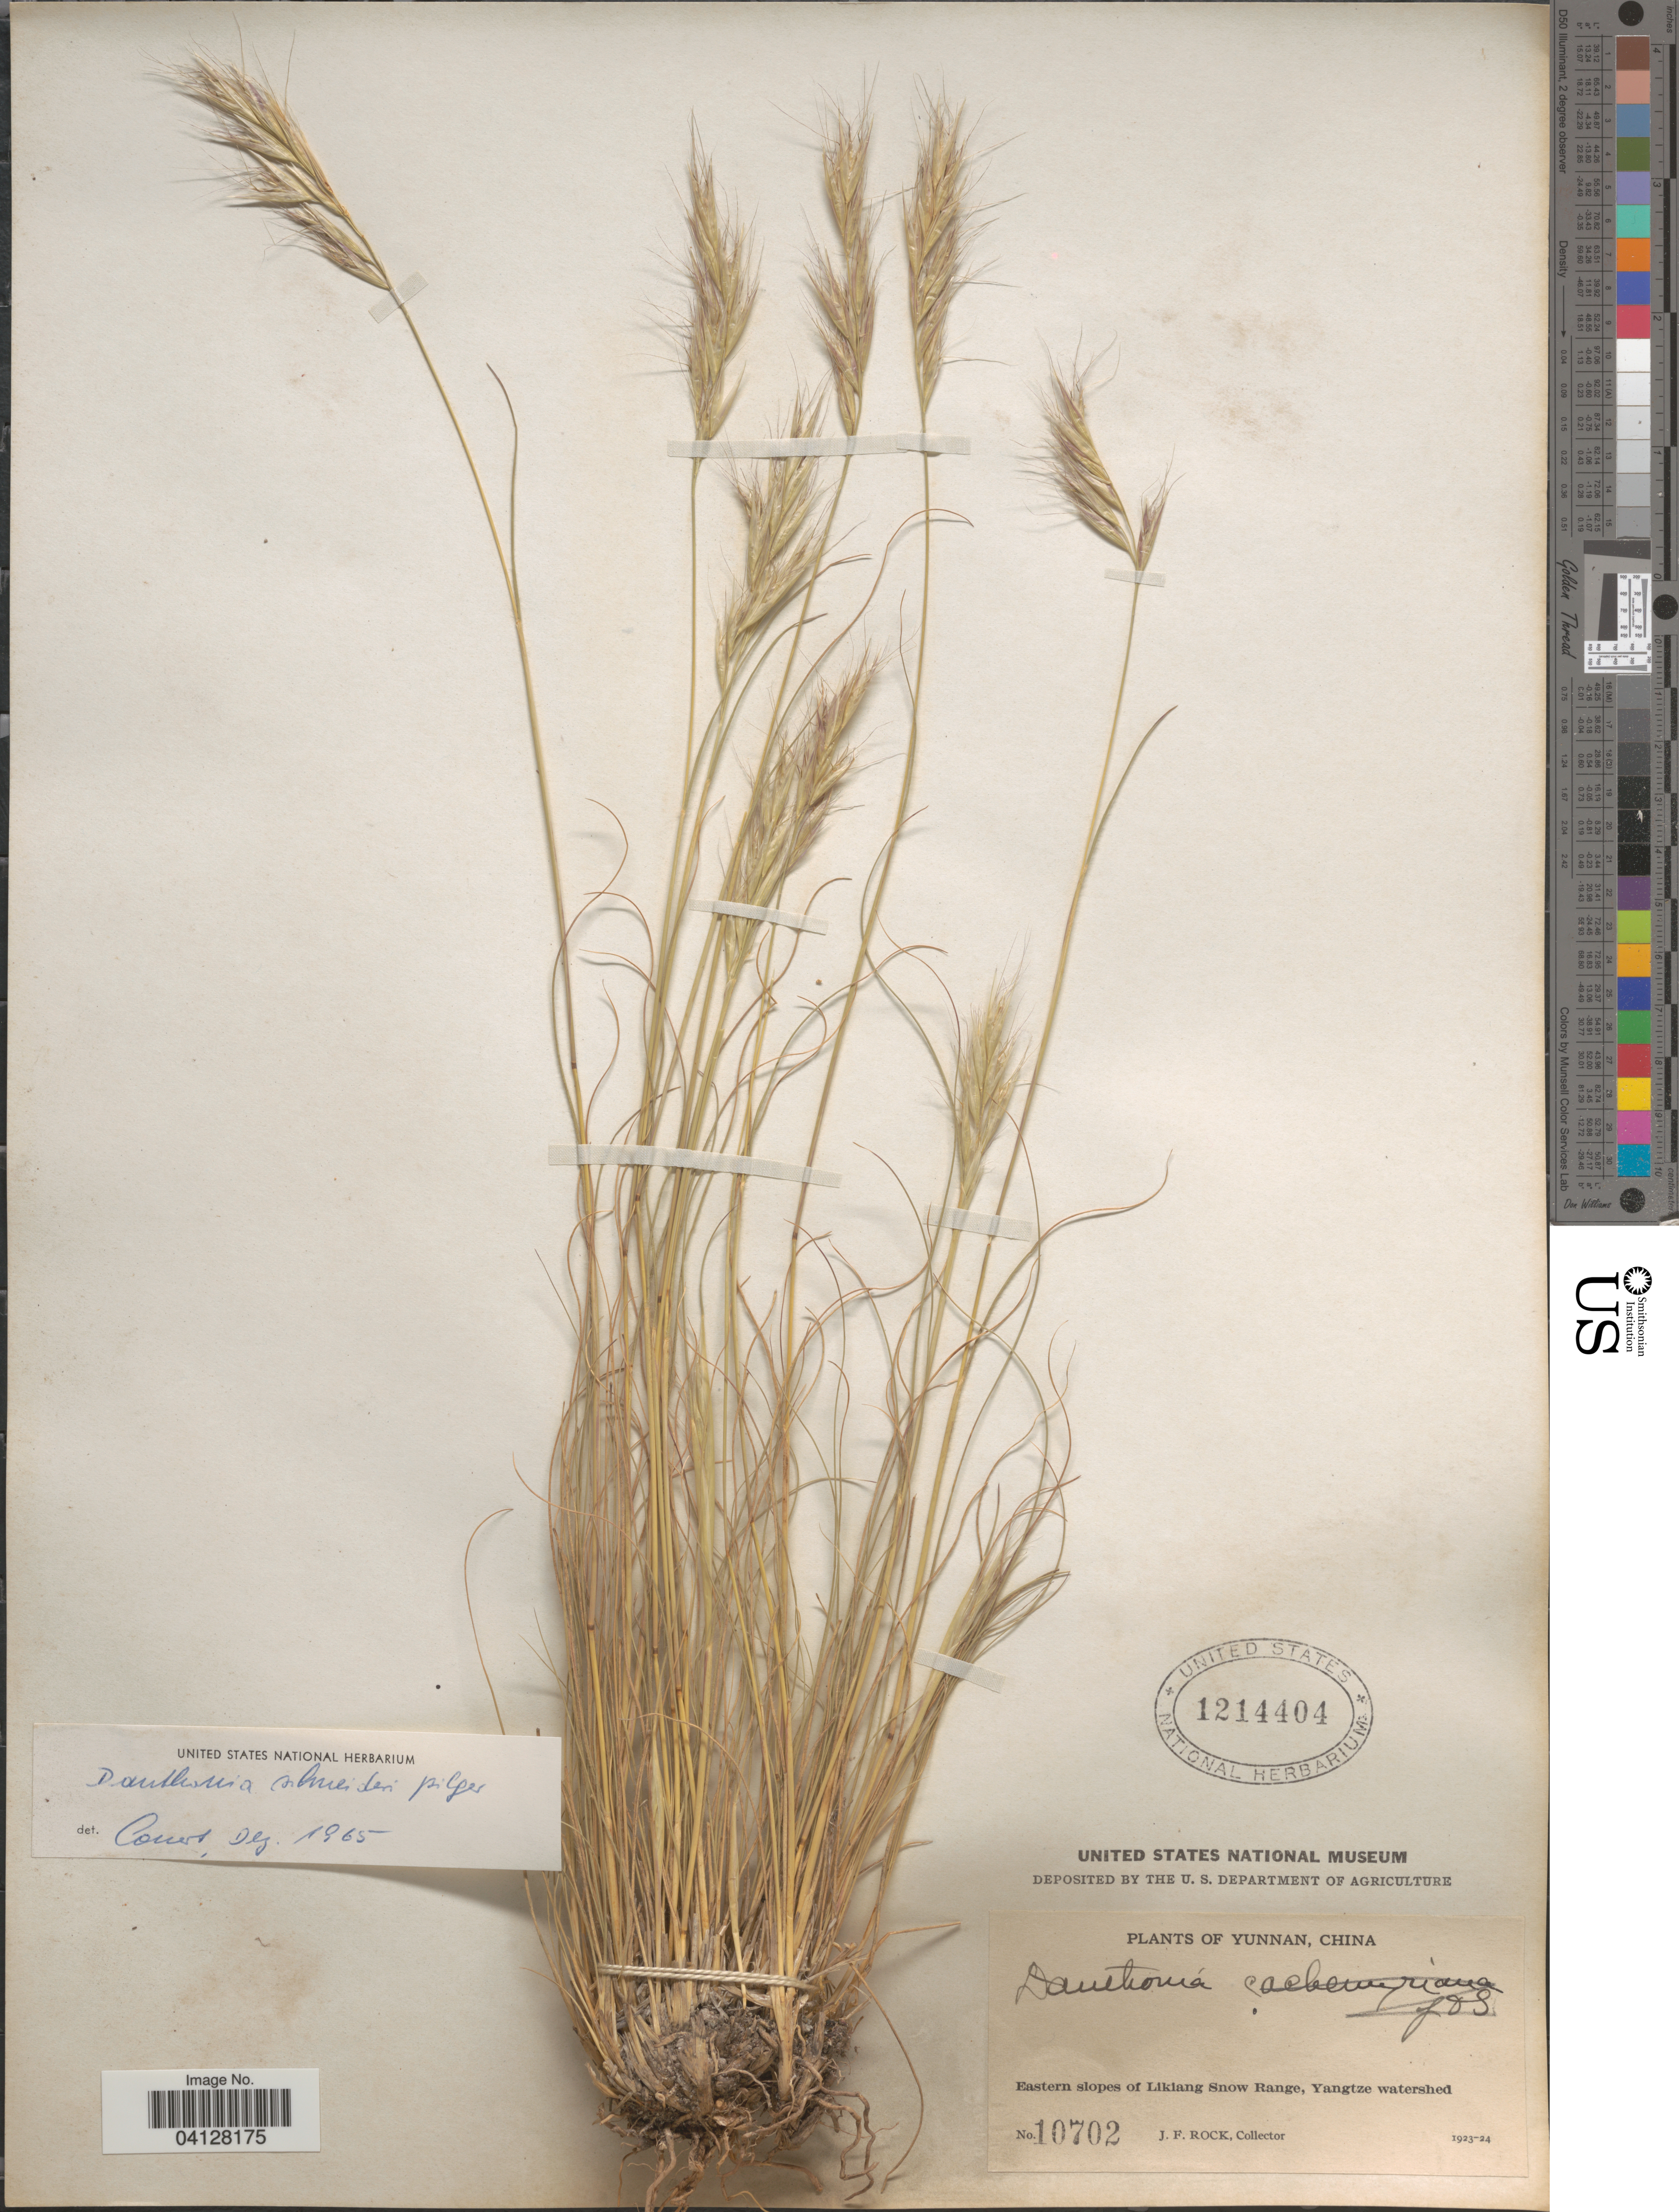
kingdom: Plantae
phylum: Tracheophyta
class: Liliopsida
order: Poales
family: Poaceae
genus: Danthonia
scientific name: Danthonia schneideri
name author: Pilg.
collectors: J. Rock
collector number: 10702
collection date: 1923/1924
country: China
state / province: Yunnan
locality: Eastern slopes of Likiang Snow Range, Yangtze watershed.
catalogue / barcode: US 1214404